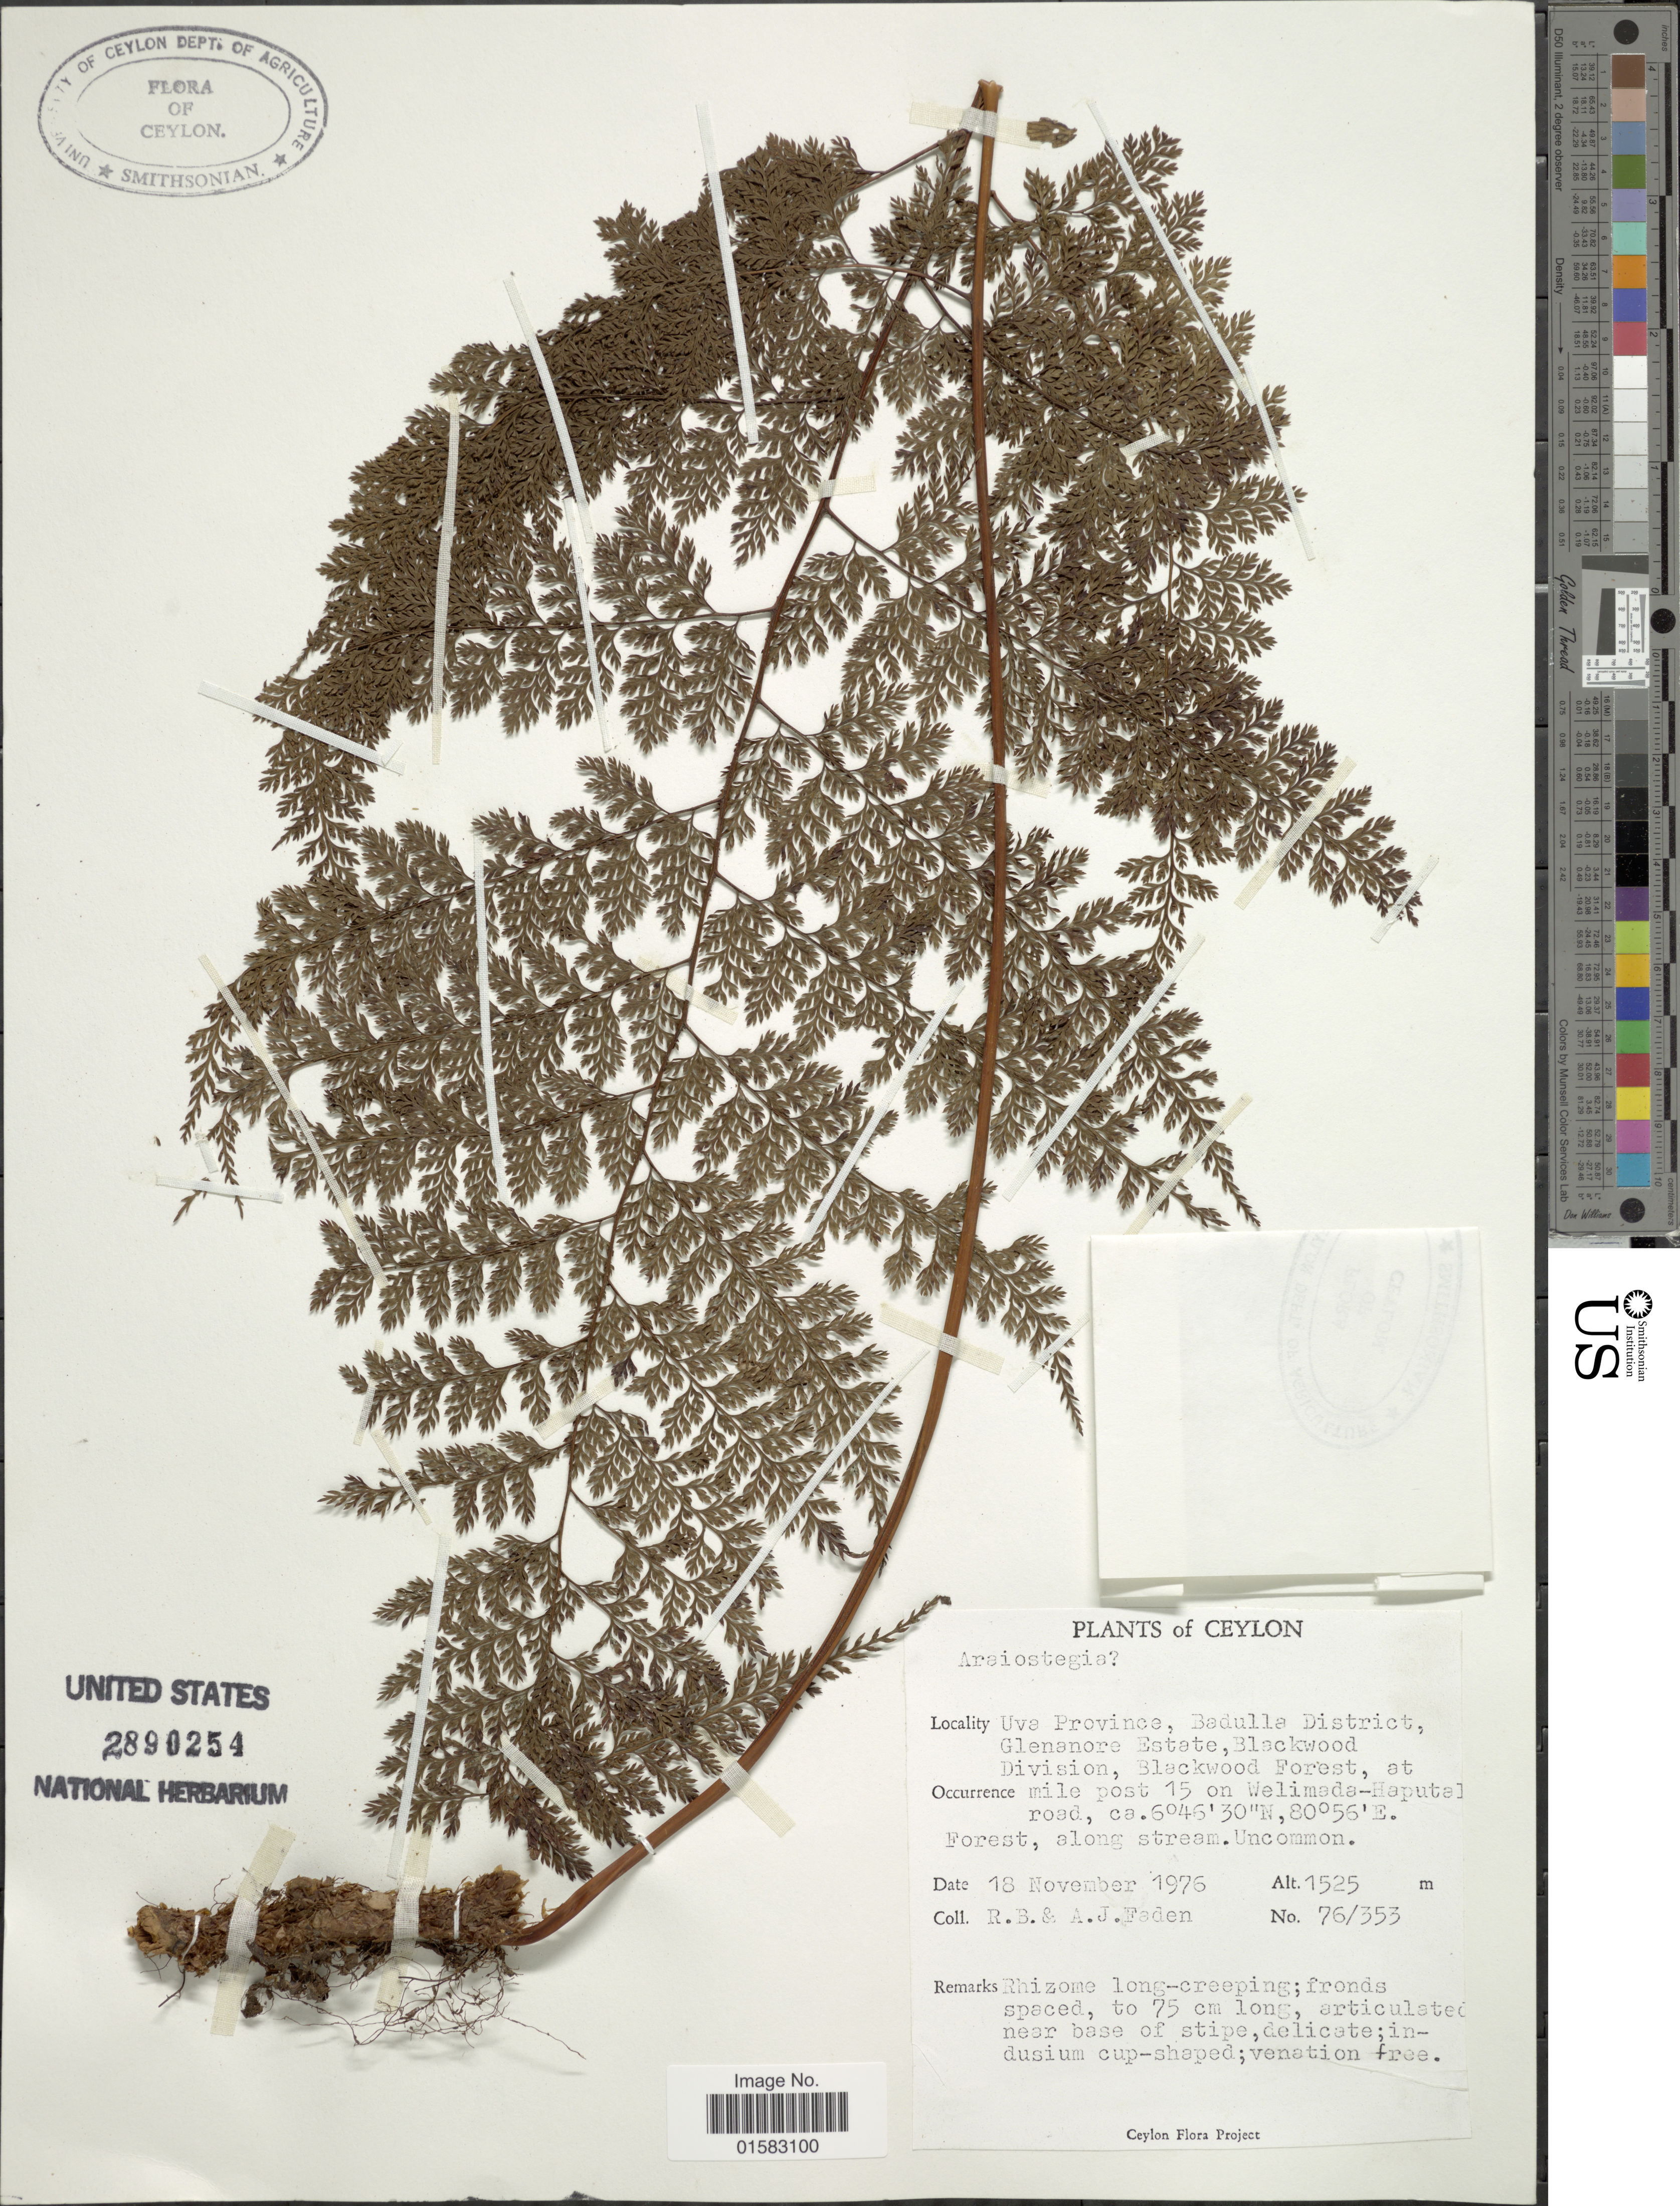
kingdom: Plantae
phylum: Tracheophyta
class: Polypodiopsida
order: Polypodiales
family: Davalliaceae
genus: Davallia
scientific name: Davallia sp.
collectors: R. B. Faden & A. J. Faden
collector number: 76/353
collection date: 1976-11-18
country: Sri Lanka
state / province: Uva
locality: Badulla District, Glenanore Estate, Blackwood Division, Blackwood forest, mile post 15 on Welimada-Haputa road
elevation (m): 1525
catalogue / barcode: US 2890254